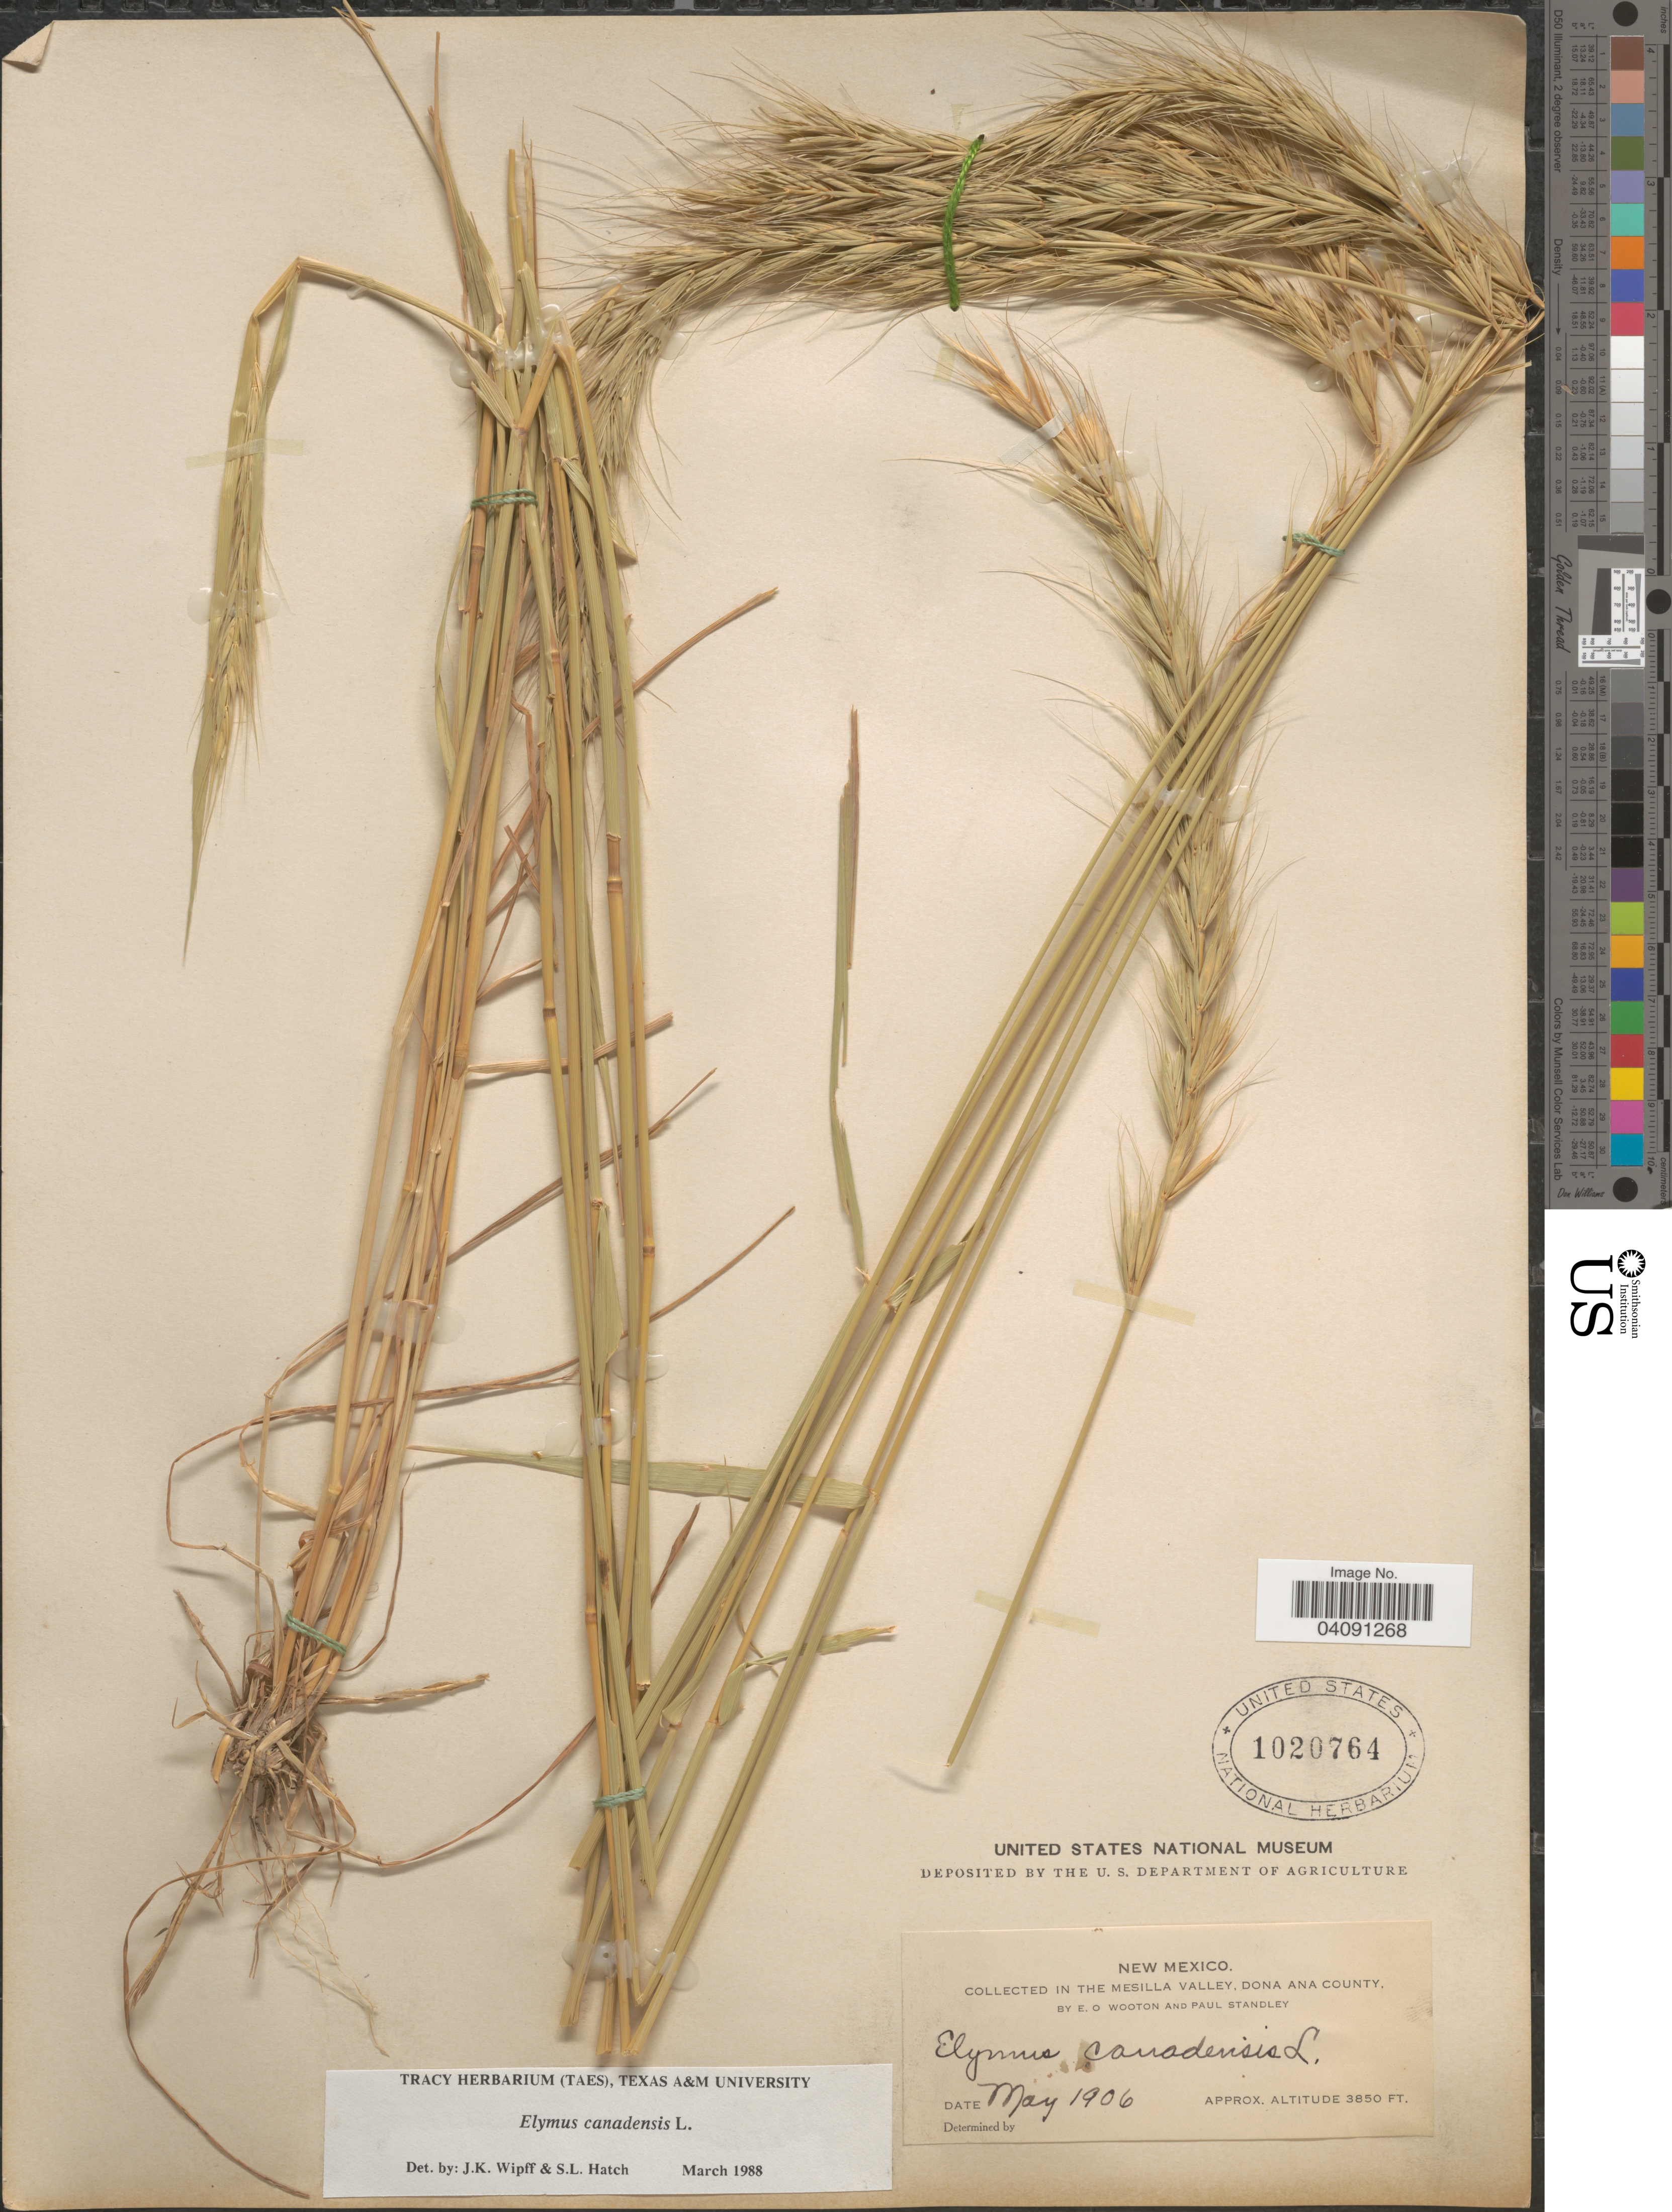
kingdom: Plantae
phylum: Tracheophyta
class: Liliopsida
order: Poales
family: Poaceae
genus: Elymus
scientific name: Elymus canadensis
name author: L.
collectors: E. O. Wooton & P. C. Standley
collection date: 1906-05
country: United States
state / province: New Mexico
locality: In the Mesilla Valley, Dona Ana County.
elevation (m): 1173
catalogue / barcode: US 1020764